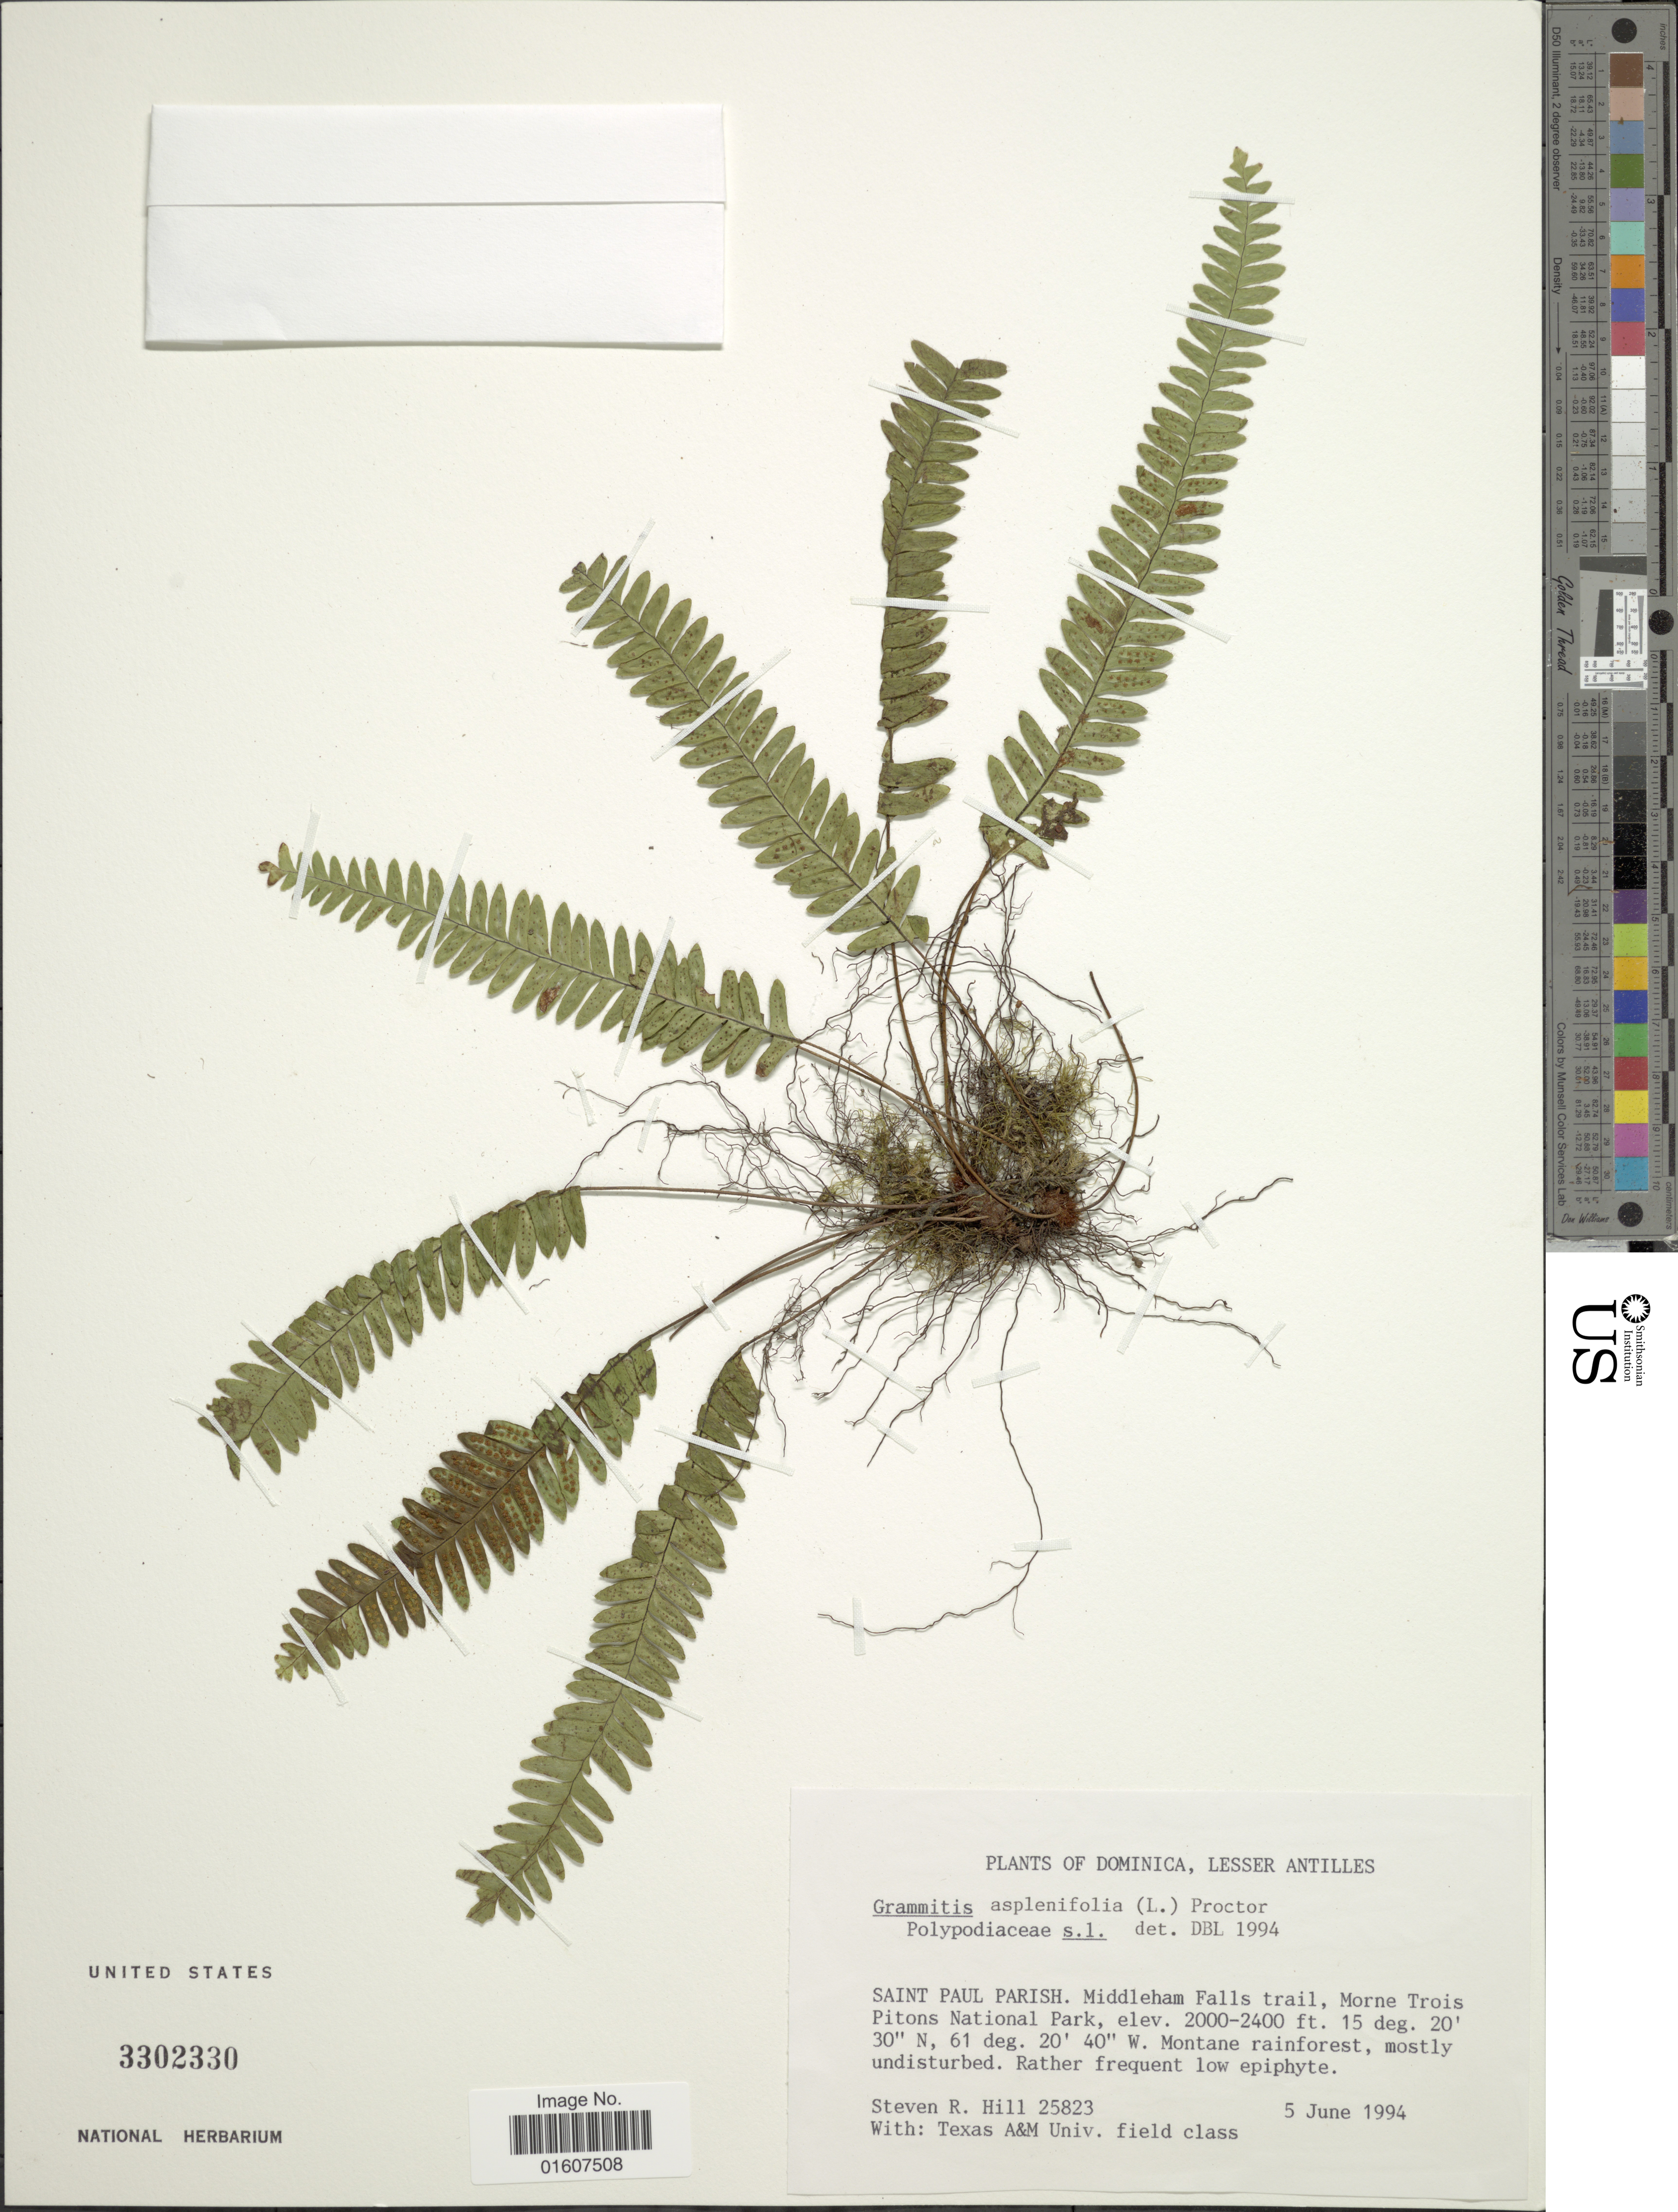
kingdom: Plantae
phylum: Tracheophyta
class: Polypodiopsida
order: Polypodiales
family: Polypodiaceae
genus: Terpsichore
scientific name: Terpsichore eggersii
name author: (Baker ex Hook.) A.R. Sm.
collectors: S. R. Hill & Texas A&M University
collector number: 25823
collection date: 1994-06-05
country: Dominica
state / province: St. Paul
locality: Middleham Falls trail, Morne Trois Pitons National Park.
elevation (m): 610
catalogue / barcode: US 3302330